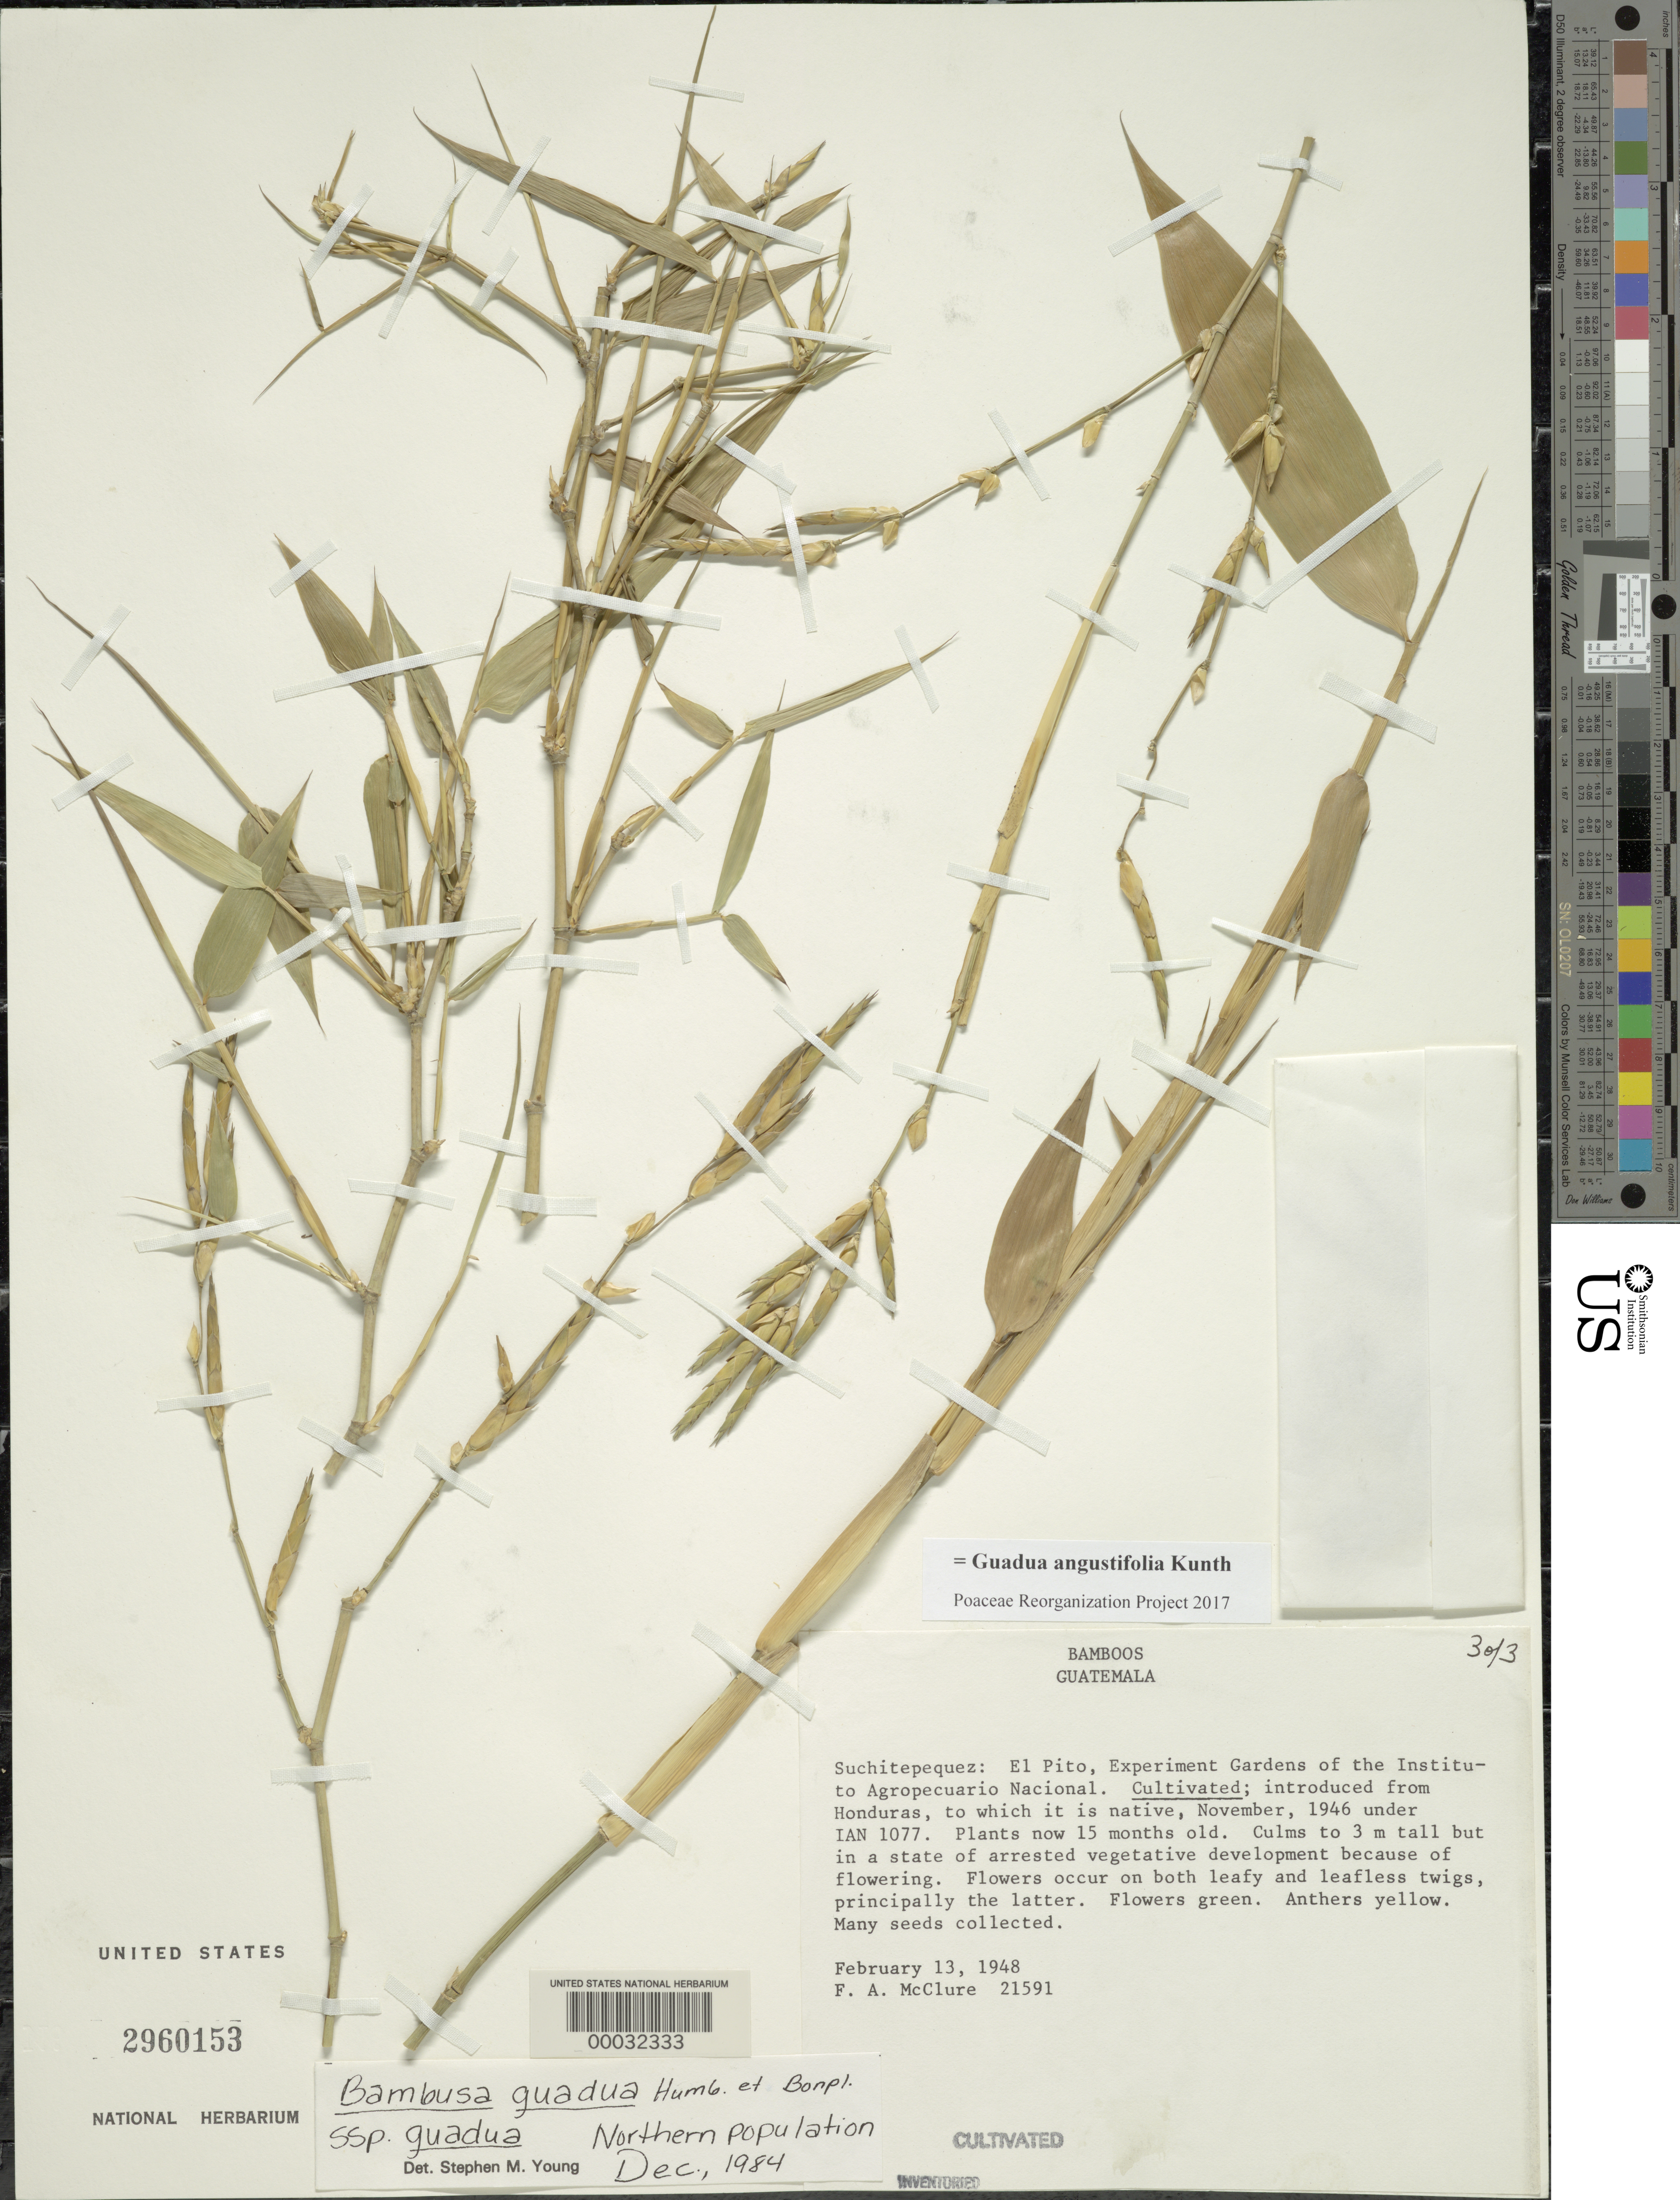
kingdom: Plantae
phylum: Tracheophyta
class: Liliopsida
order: Poales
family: Poaceae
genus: Guadua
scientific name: Guadua angustifolia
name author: Kunth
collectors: F. A. McClure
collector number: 21591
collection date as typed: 13 Feb 1948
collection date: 1948-02-13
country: Guatemala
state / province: Suchitepéquez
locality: Expt. Gardens Instituto Agropecuario Nacinal; El Pito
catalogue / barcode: US 2960153